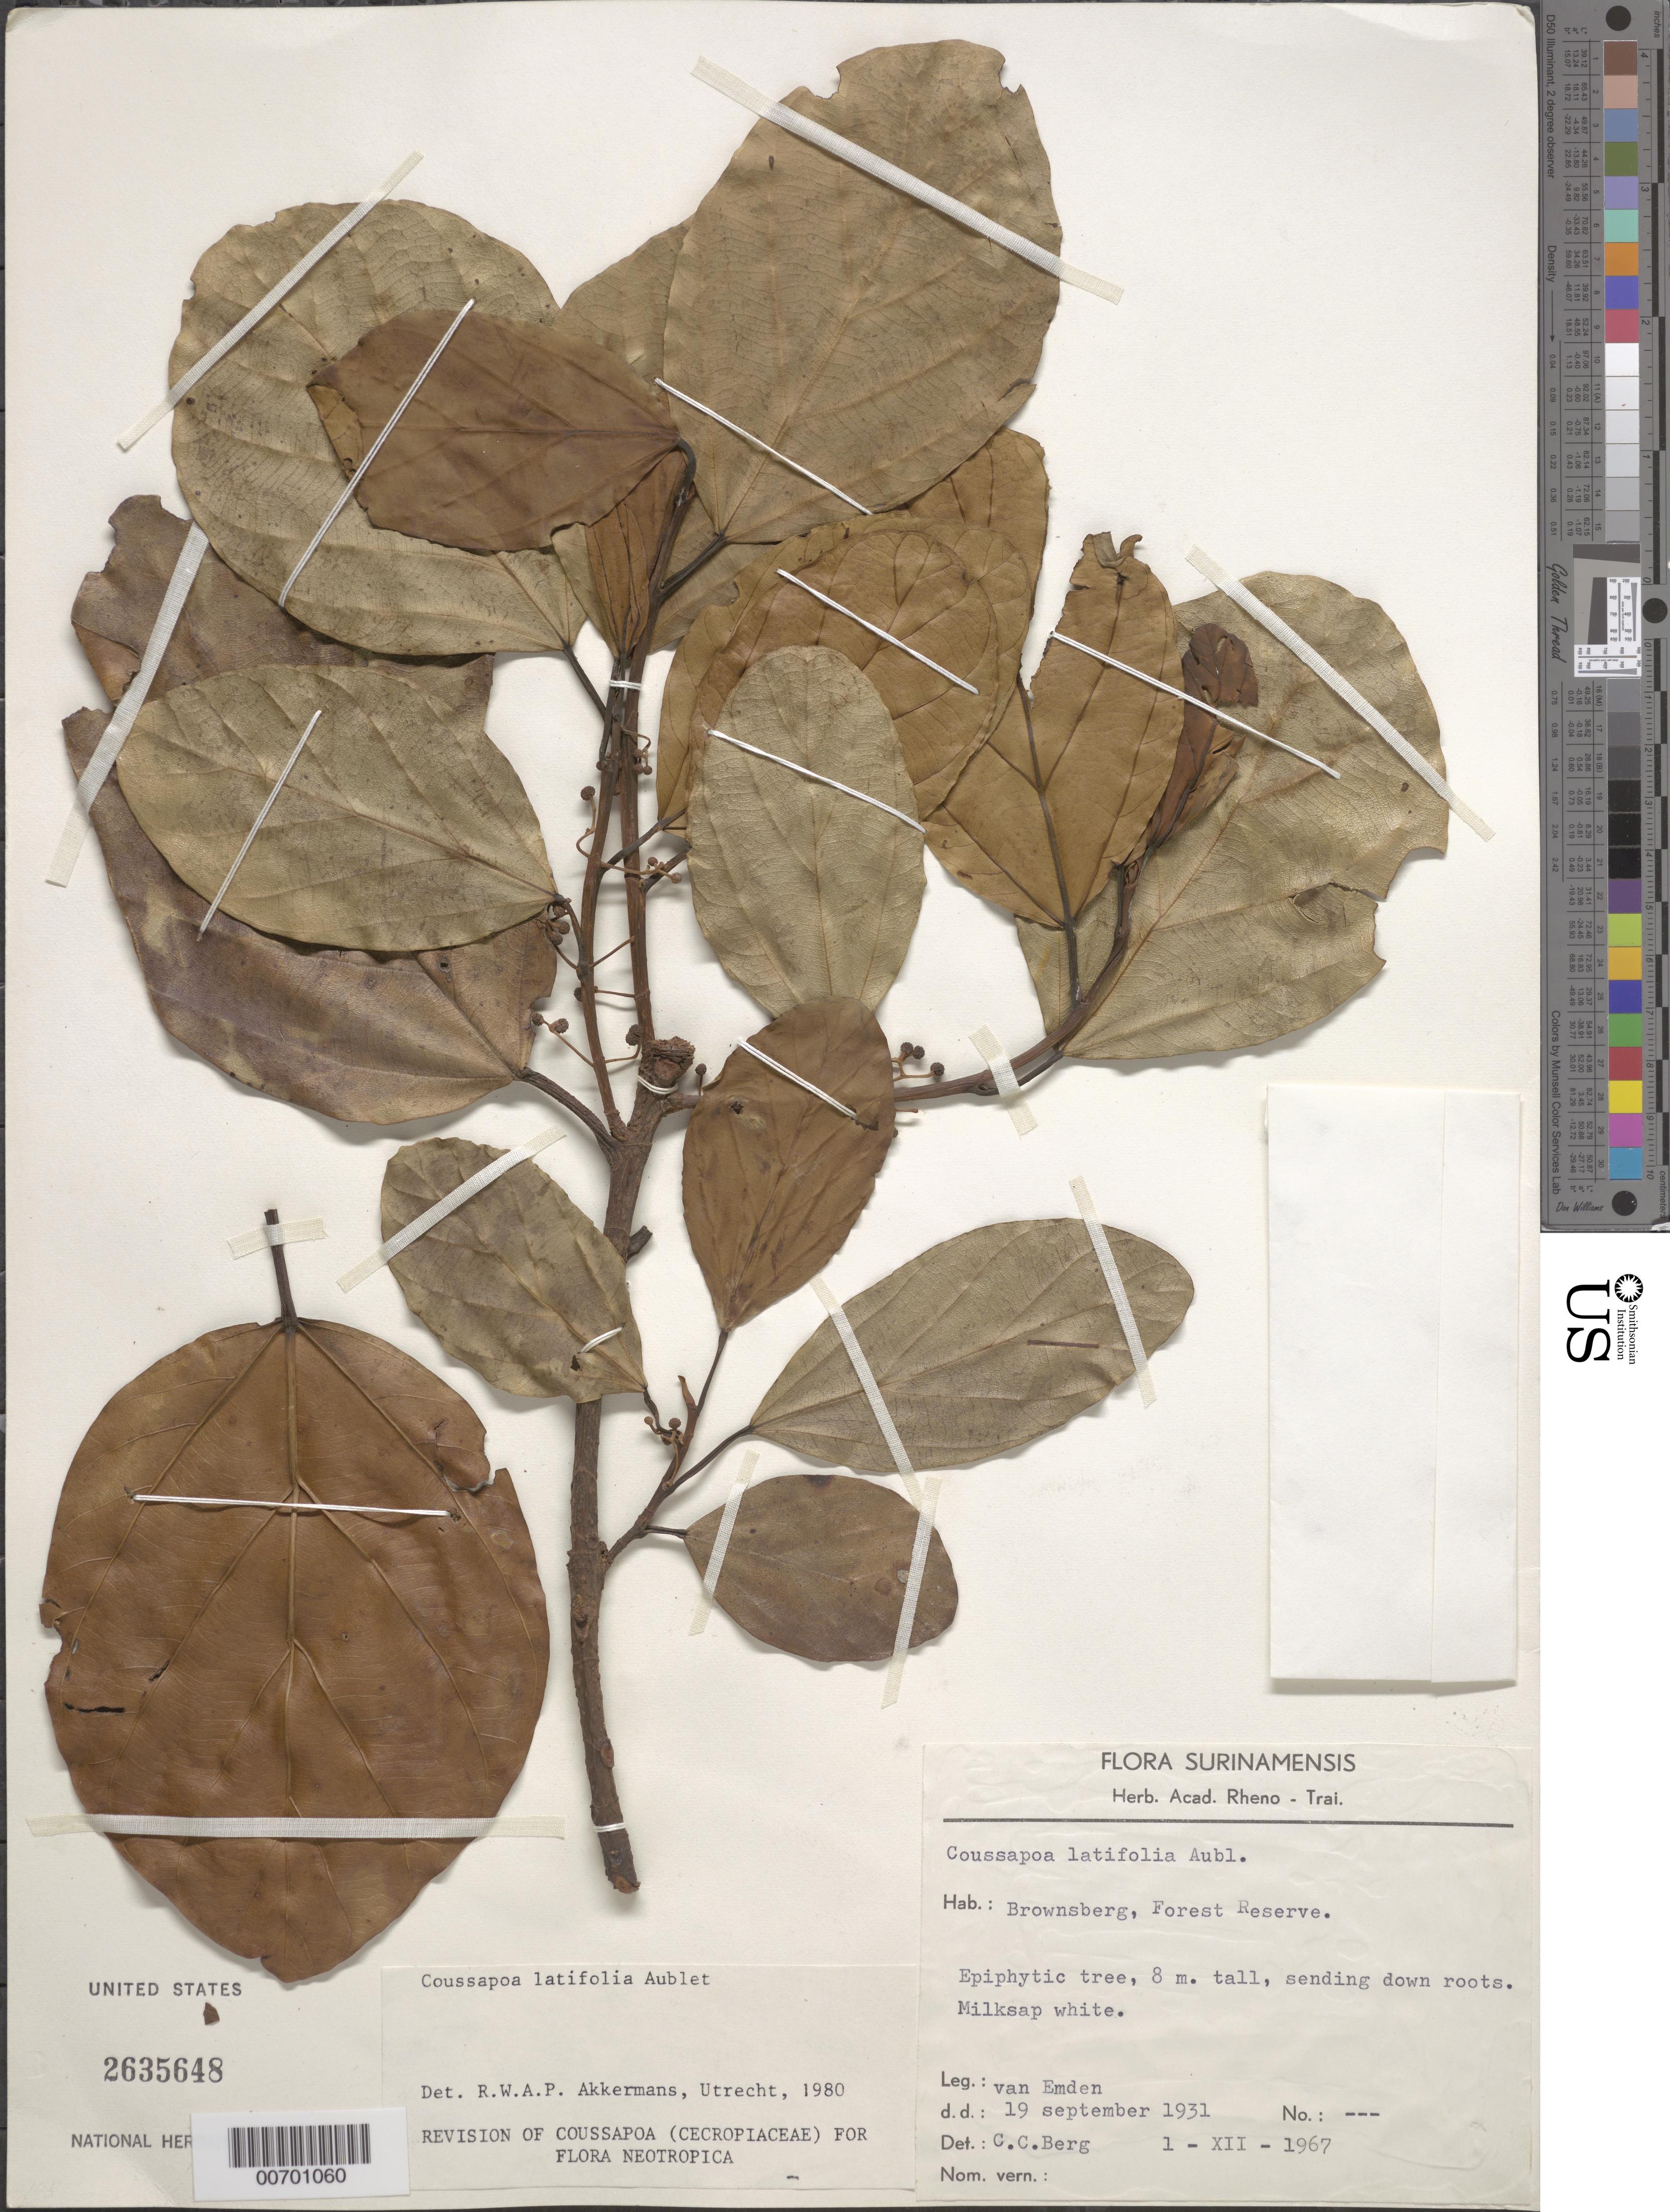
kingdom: Plantae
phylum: Tracheophyta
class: Magnoliopsida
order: Rosales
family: Urticaceae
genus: Coussapoa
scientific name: Coussapoa latifolia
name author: Aubl.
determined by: Akkermans, R. W. A. P.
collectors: W. van Emden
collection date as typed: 19-Sep-31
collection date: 1931-09-19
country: Suriname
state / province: Brokopondo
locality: Brownsberg, Forest Reserve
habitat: Forest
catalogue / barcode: US 2635648